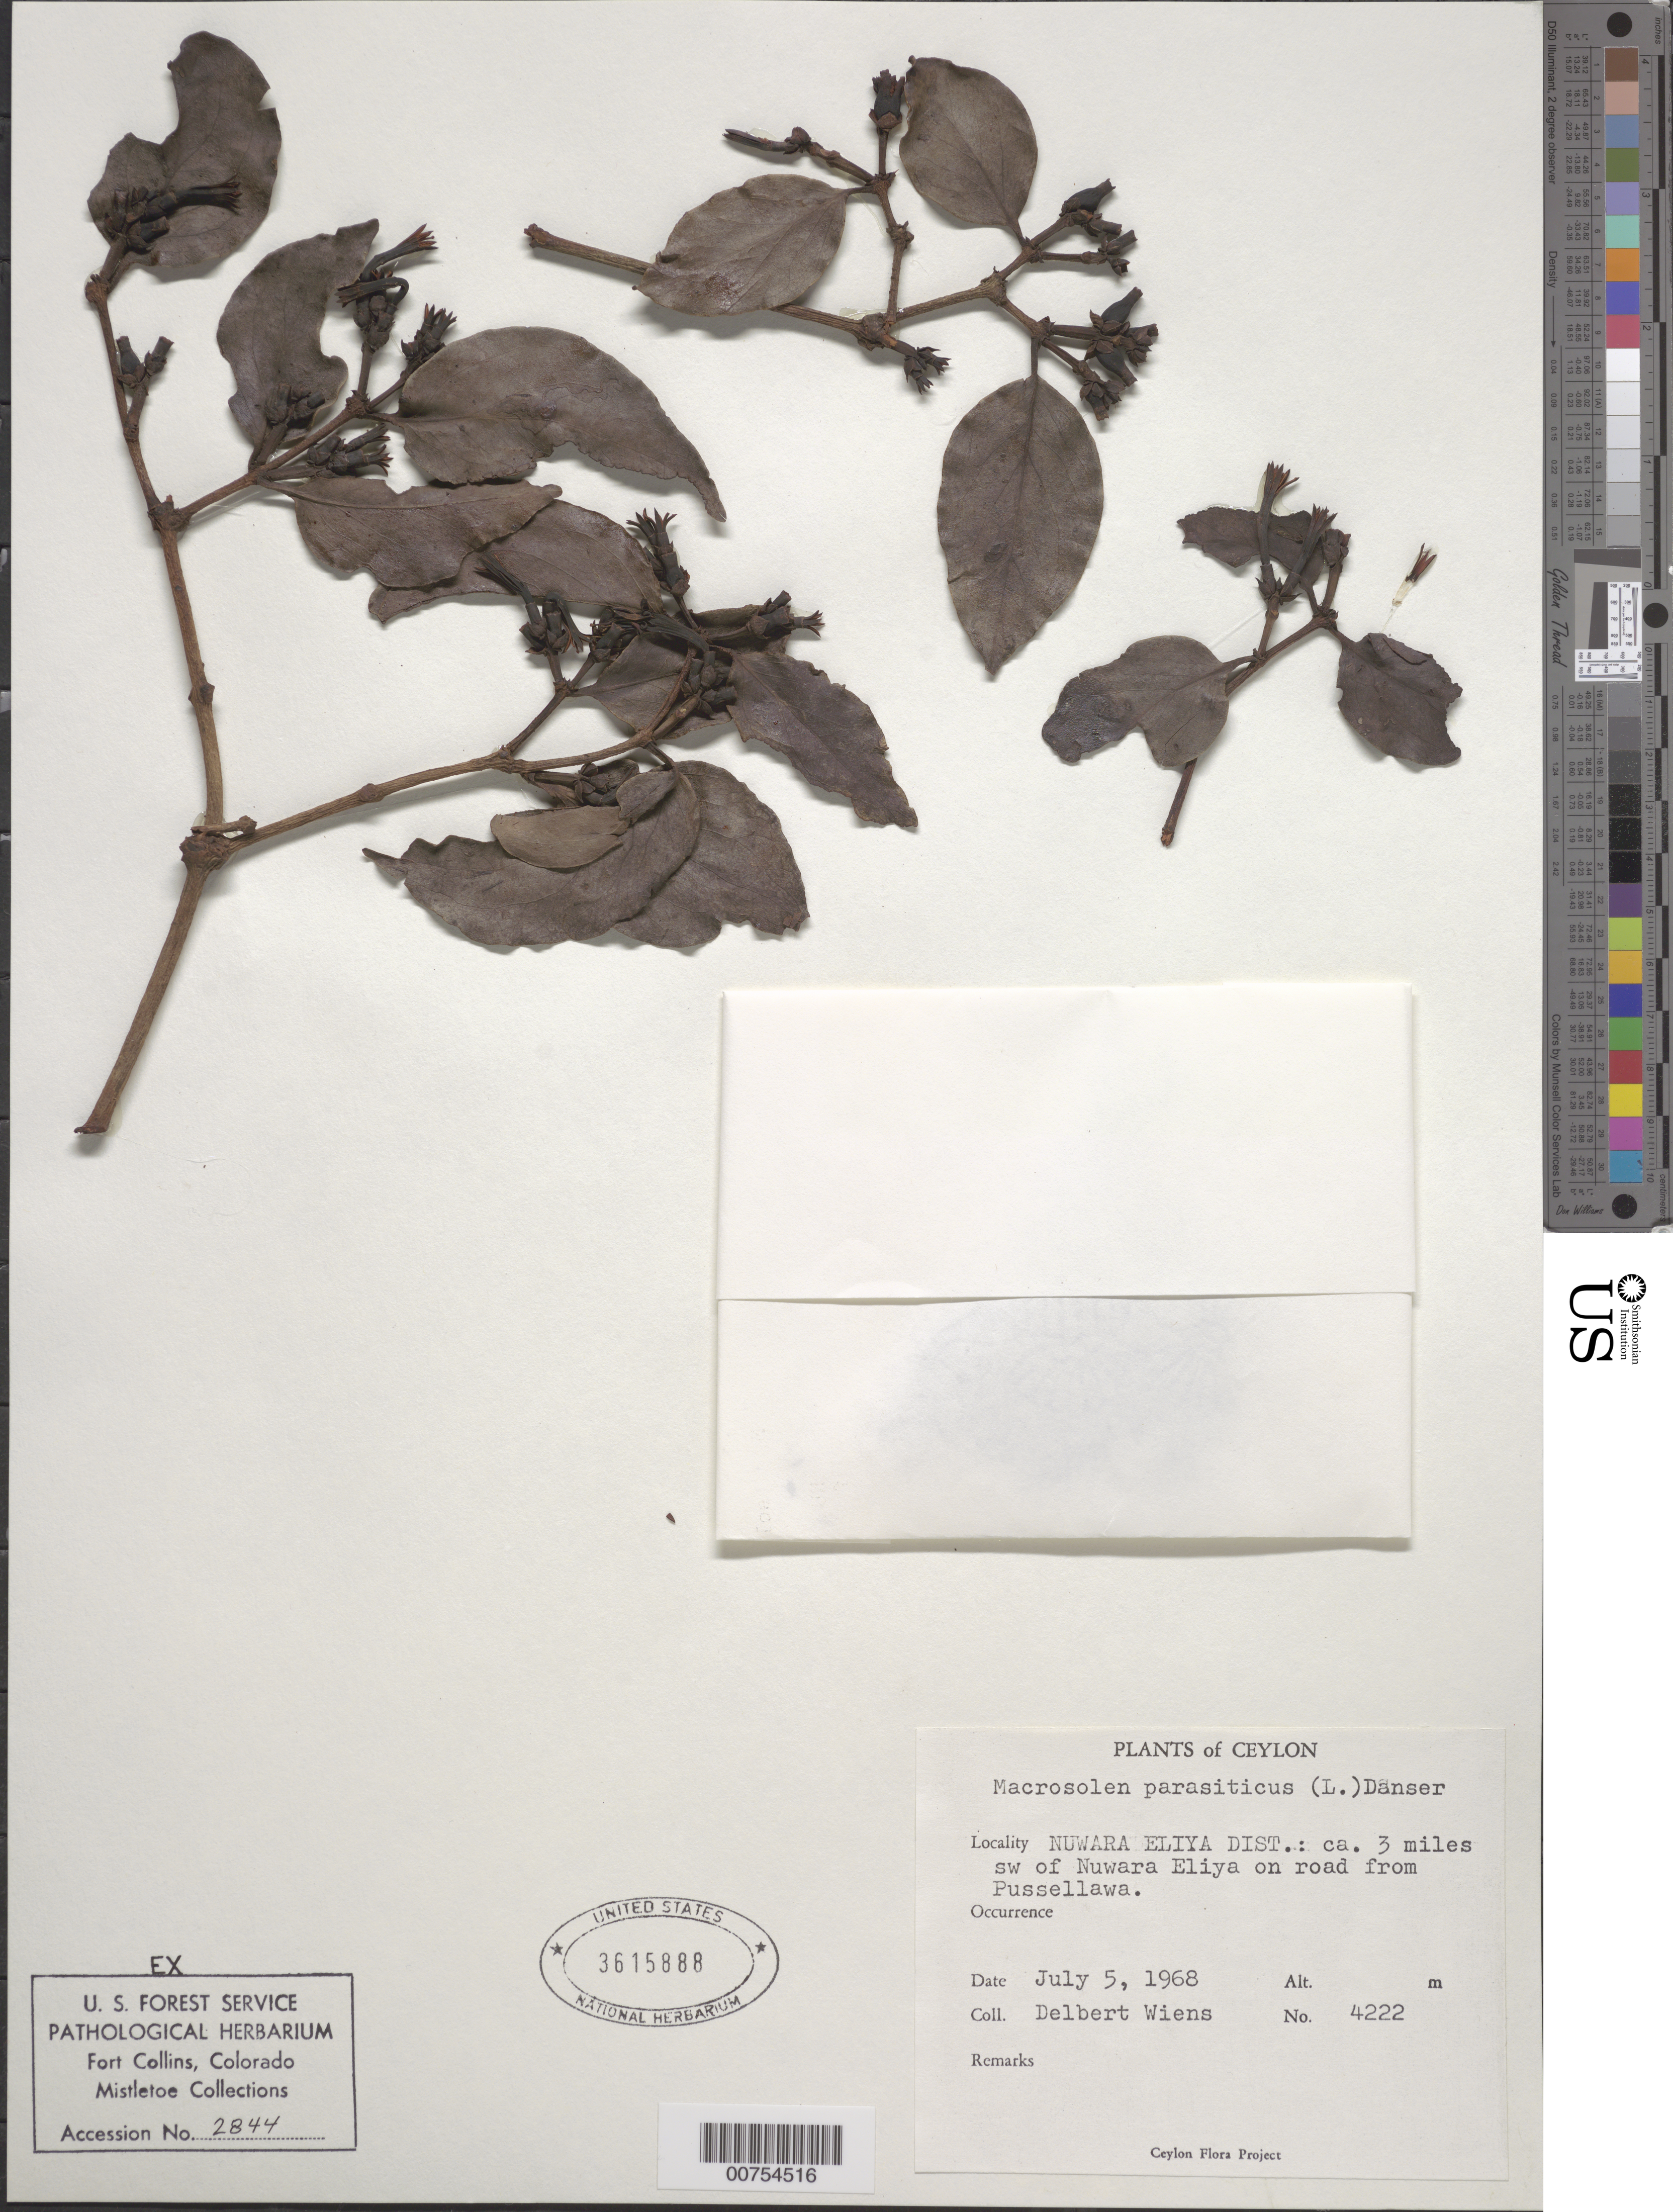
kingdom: Plantae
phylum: Tracheophyta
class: Magnoliopsida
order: Santalales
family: Loranthaceae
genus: Macrosolen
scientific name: Macrosolen parasiticus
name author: (L.) Danser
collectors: D. Wiens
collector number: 4222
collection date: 1968-07-05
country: Sri Lanka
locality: Ceylon. Nuwara Eliya Dist.: ca. 3 miles sw of Nuwara Eliya on road from Pussellawa.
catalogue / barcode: US 3615888